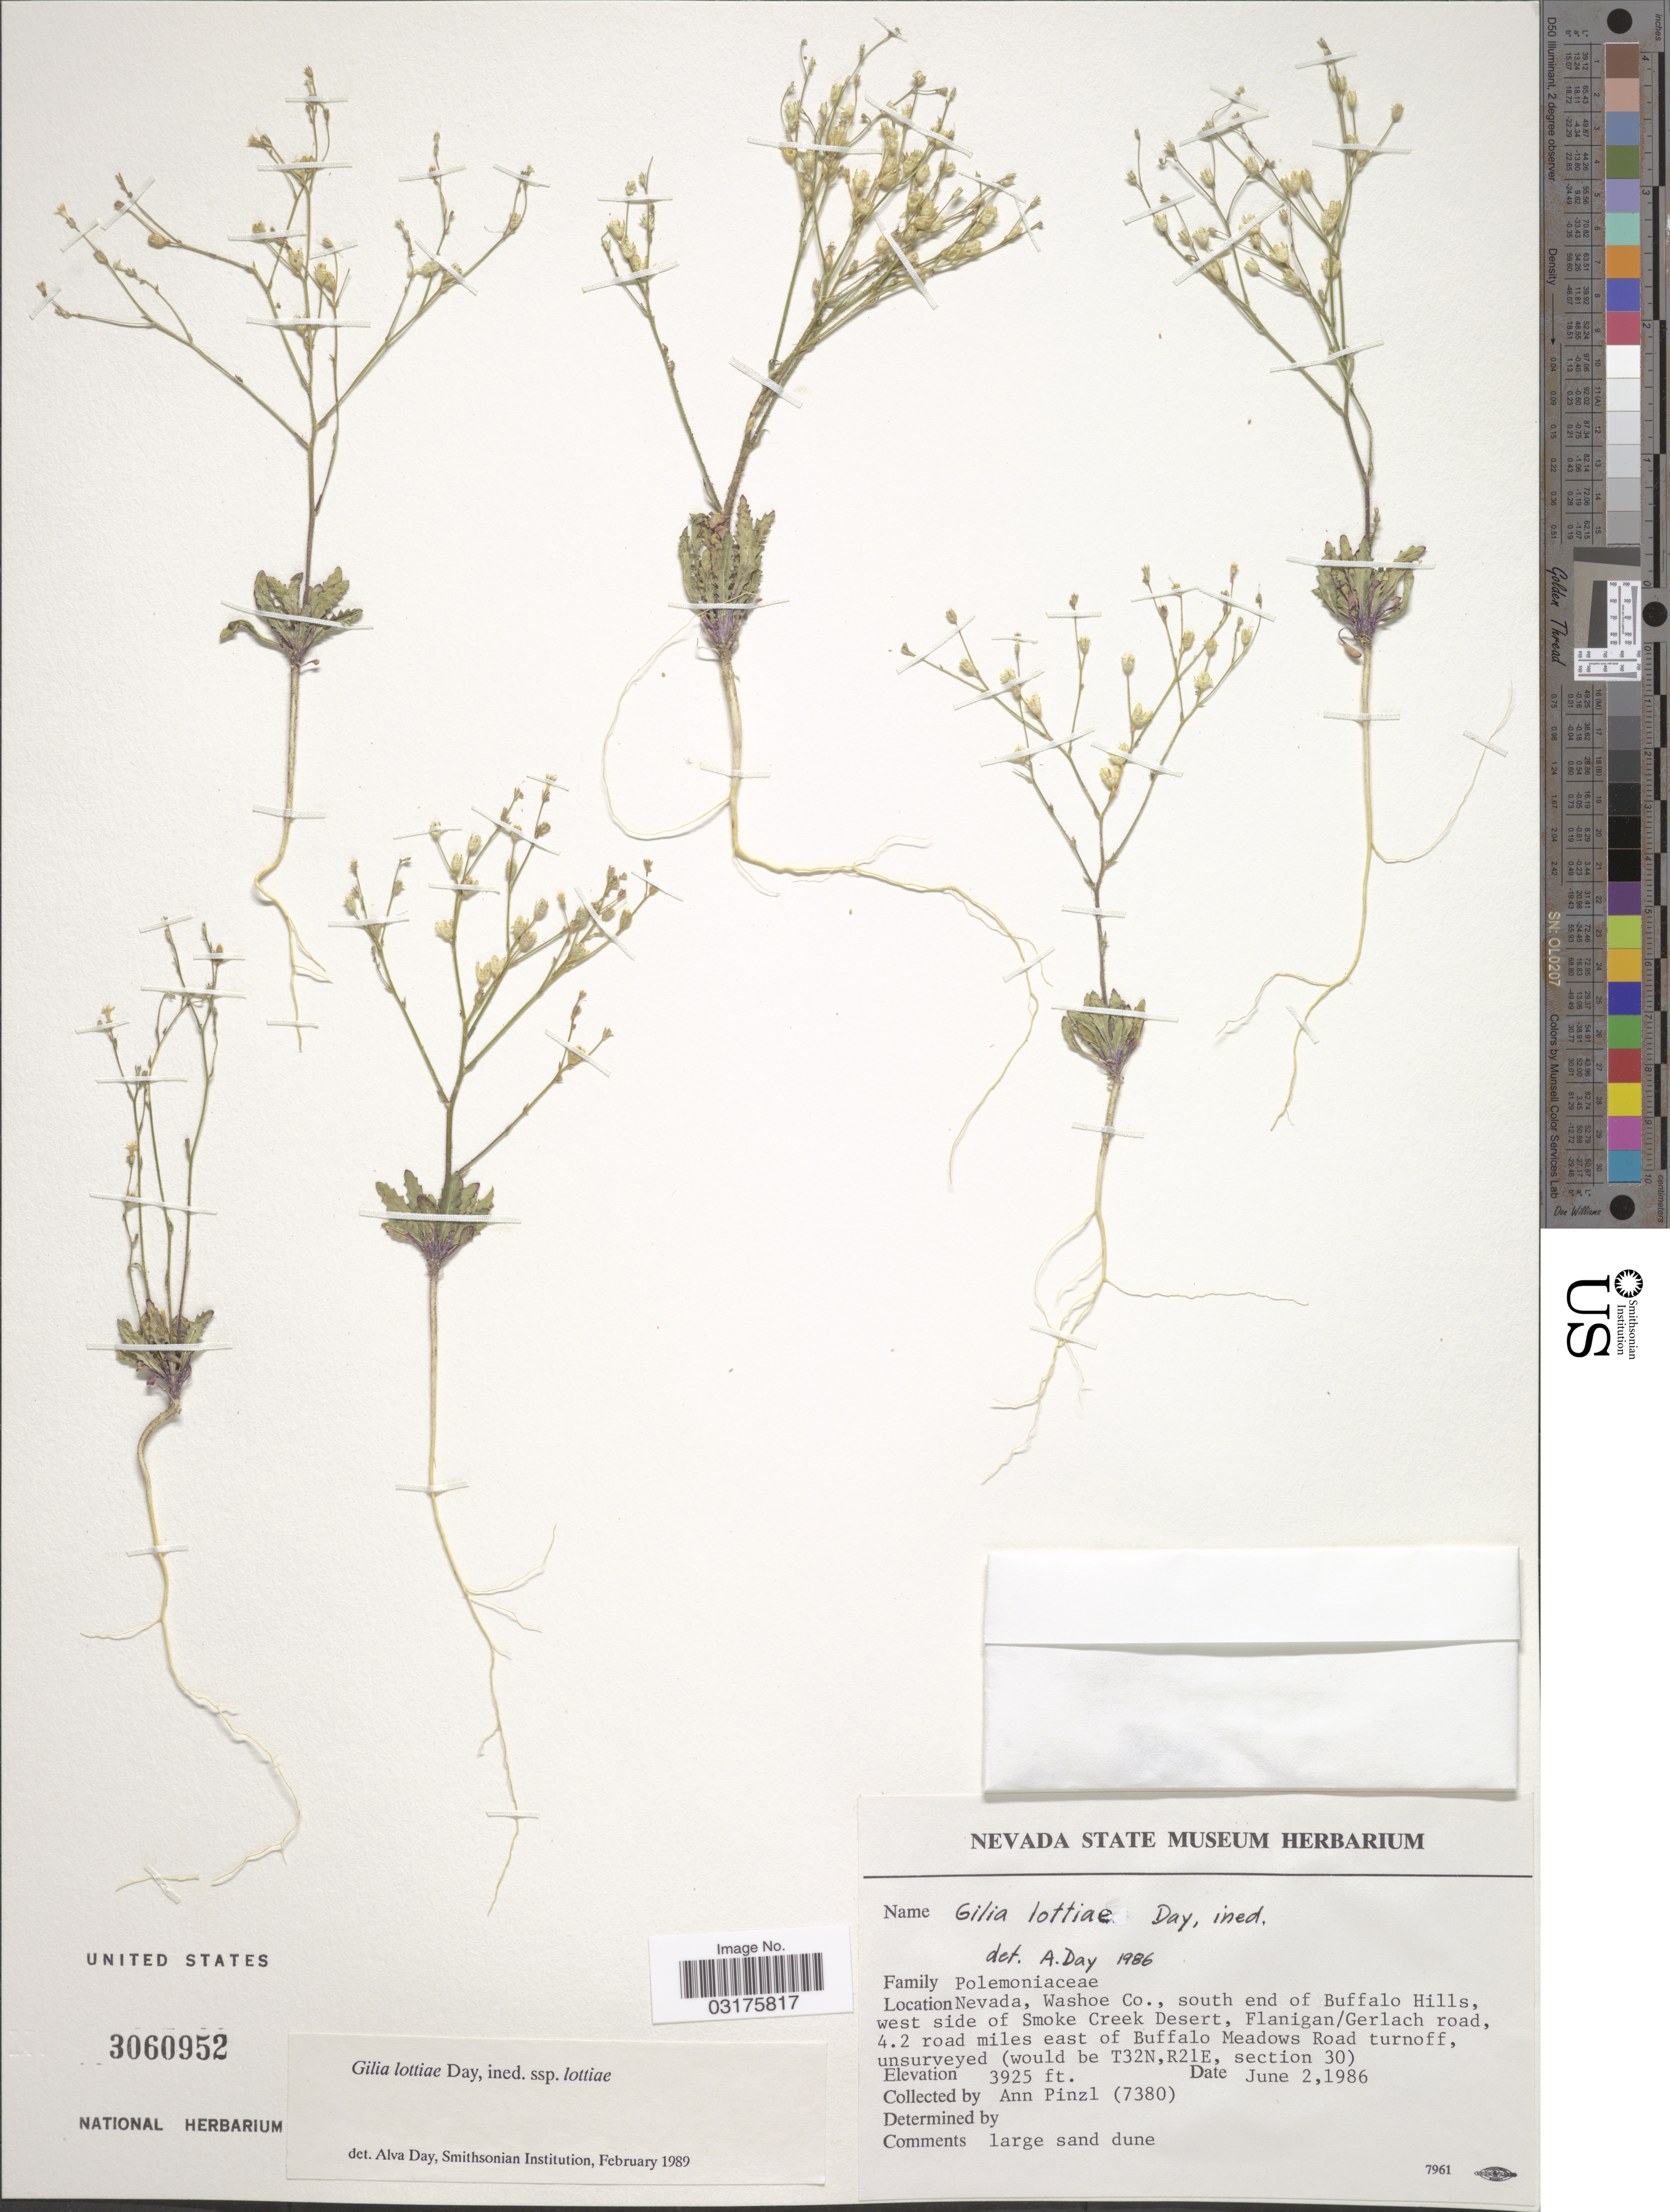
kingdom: Plantae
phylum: Tracheophyta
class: Magnoliopsida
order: Ericales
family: Polemoniaceae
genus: Aliciella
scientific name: Aliciella lottiae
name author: (A.G. Day) J.M. Porter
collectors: A. Pinzl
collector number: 7380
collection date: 1986-06-02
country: United States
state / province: Nevada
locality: Washoe Co., south end of Buffalo Hills, west side of Smoke Creek Desert, Flanigan/ Gerlach road, 4.2 road miles east of Buffalo Meadows Road turnoff, unsurveyed (would be T32N, R21E, section 30).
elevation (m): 1196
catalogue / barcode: US 3060952